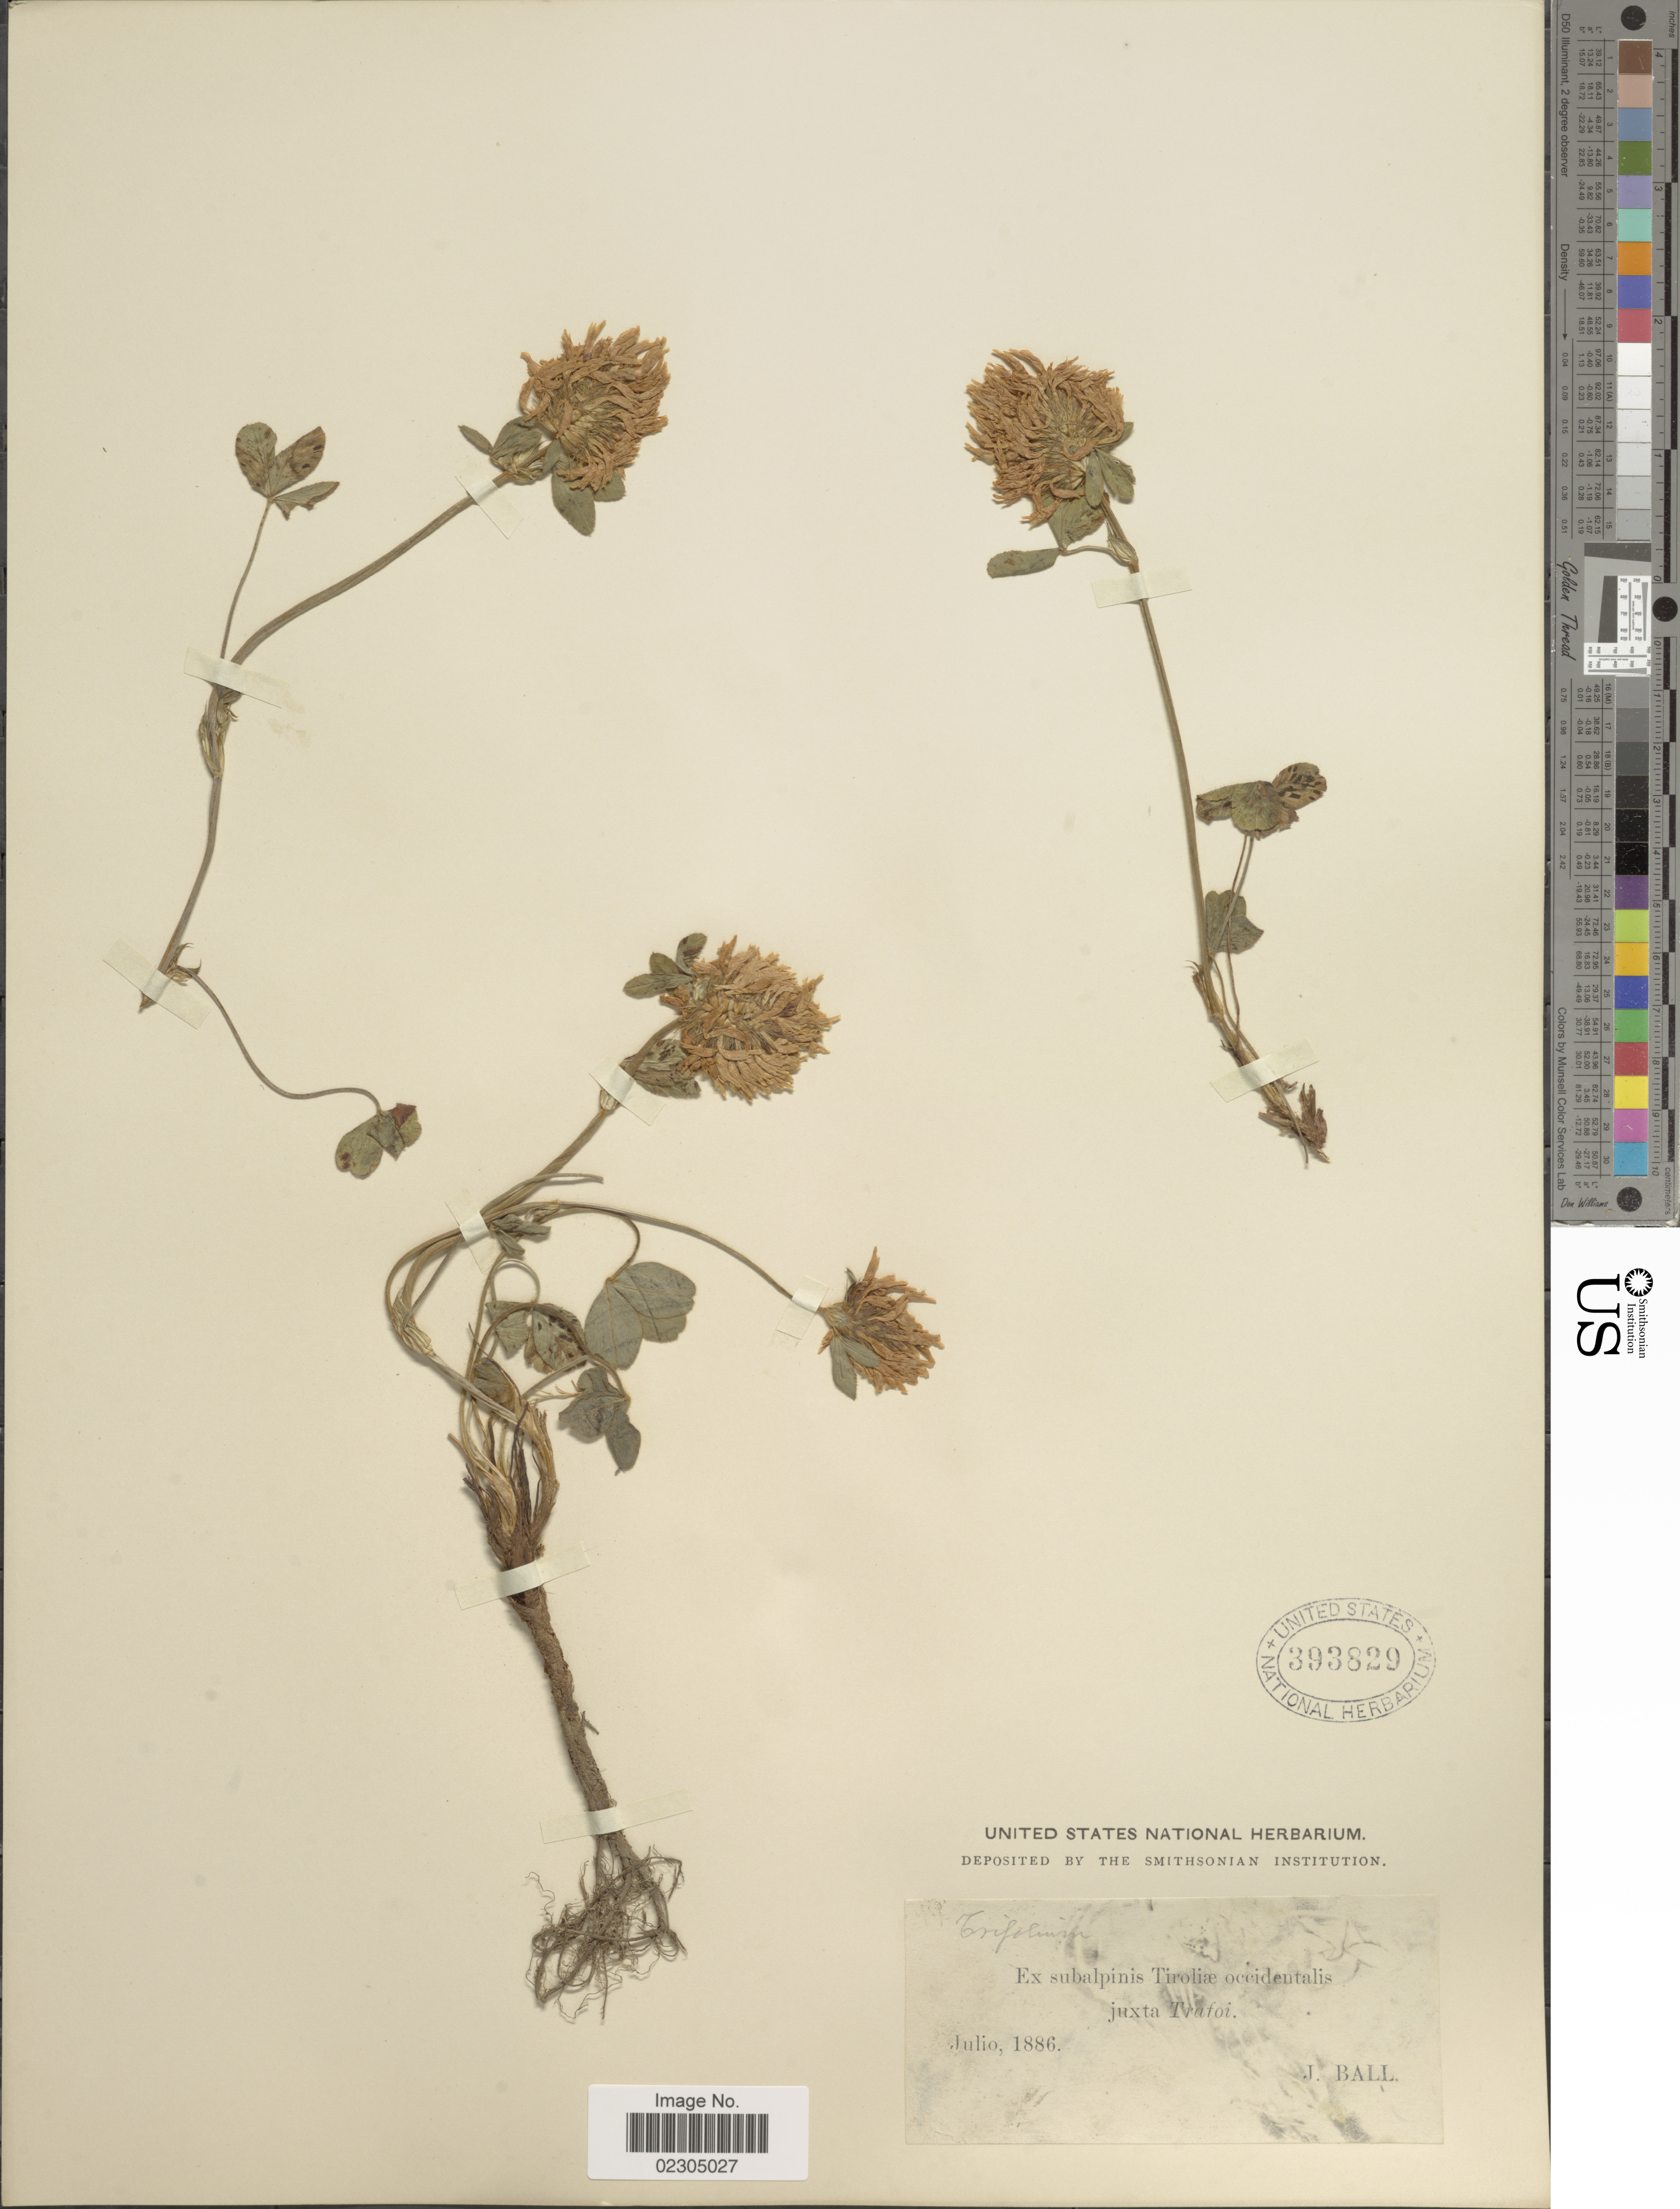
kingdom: Plantae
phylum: Tracheophyta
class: Magnoliopsida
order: Fabales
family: Fabaceae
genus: Trifolium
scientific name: Trifolium sp.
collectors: J. Ball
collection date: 1886-07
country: Italy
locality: Ex subalpinis Tiroliae occidentalis juxta Trafoi.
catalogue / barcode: US 393829